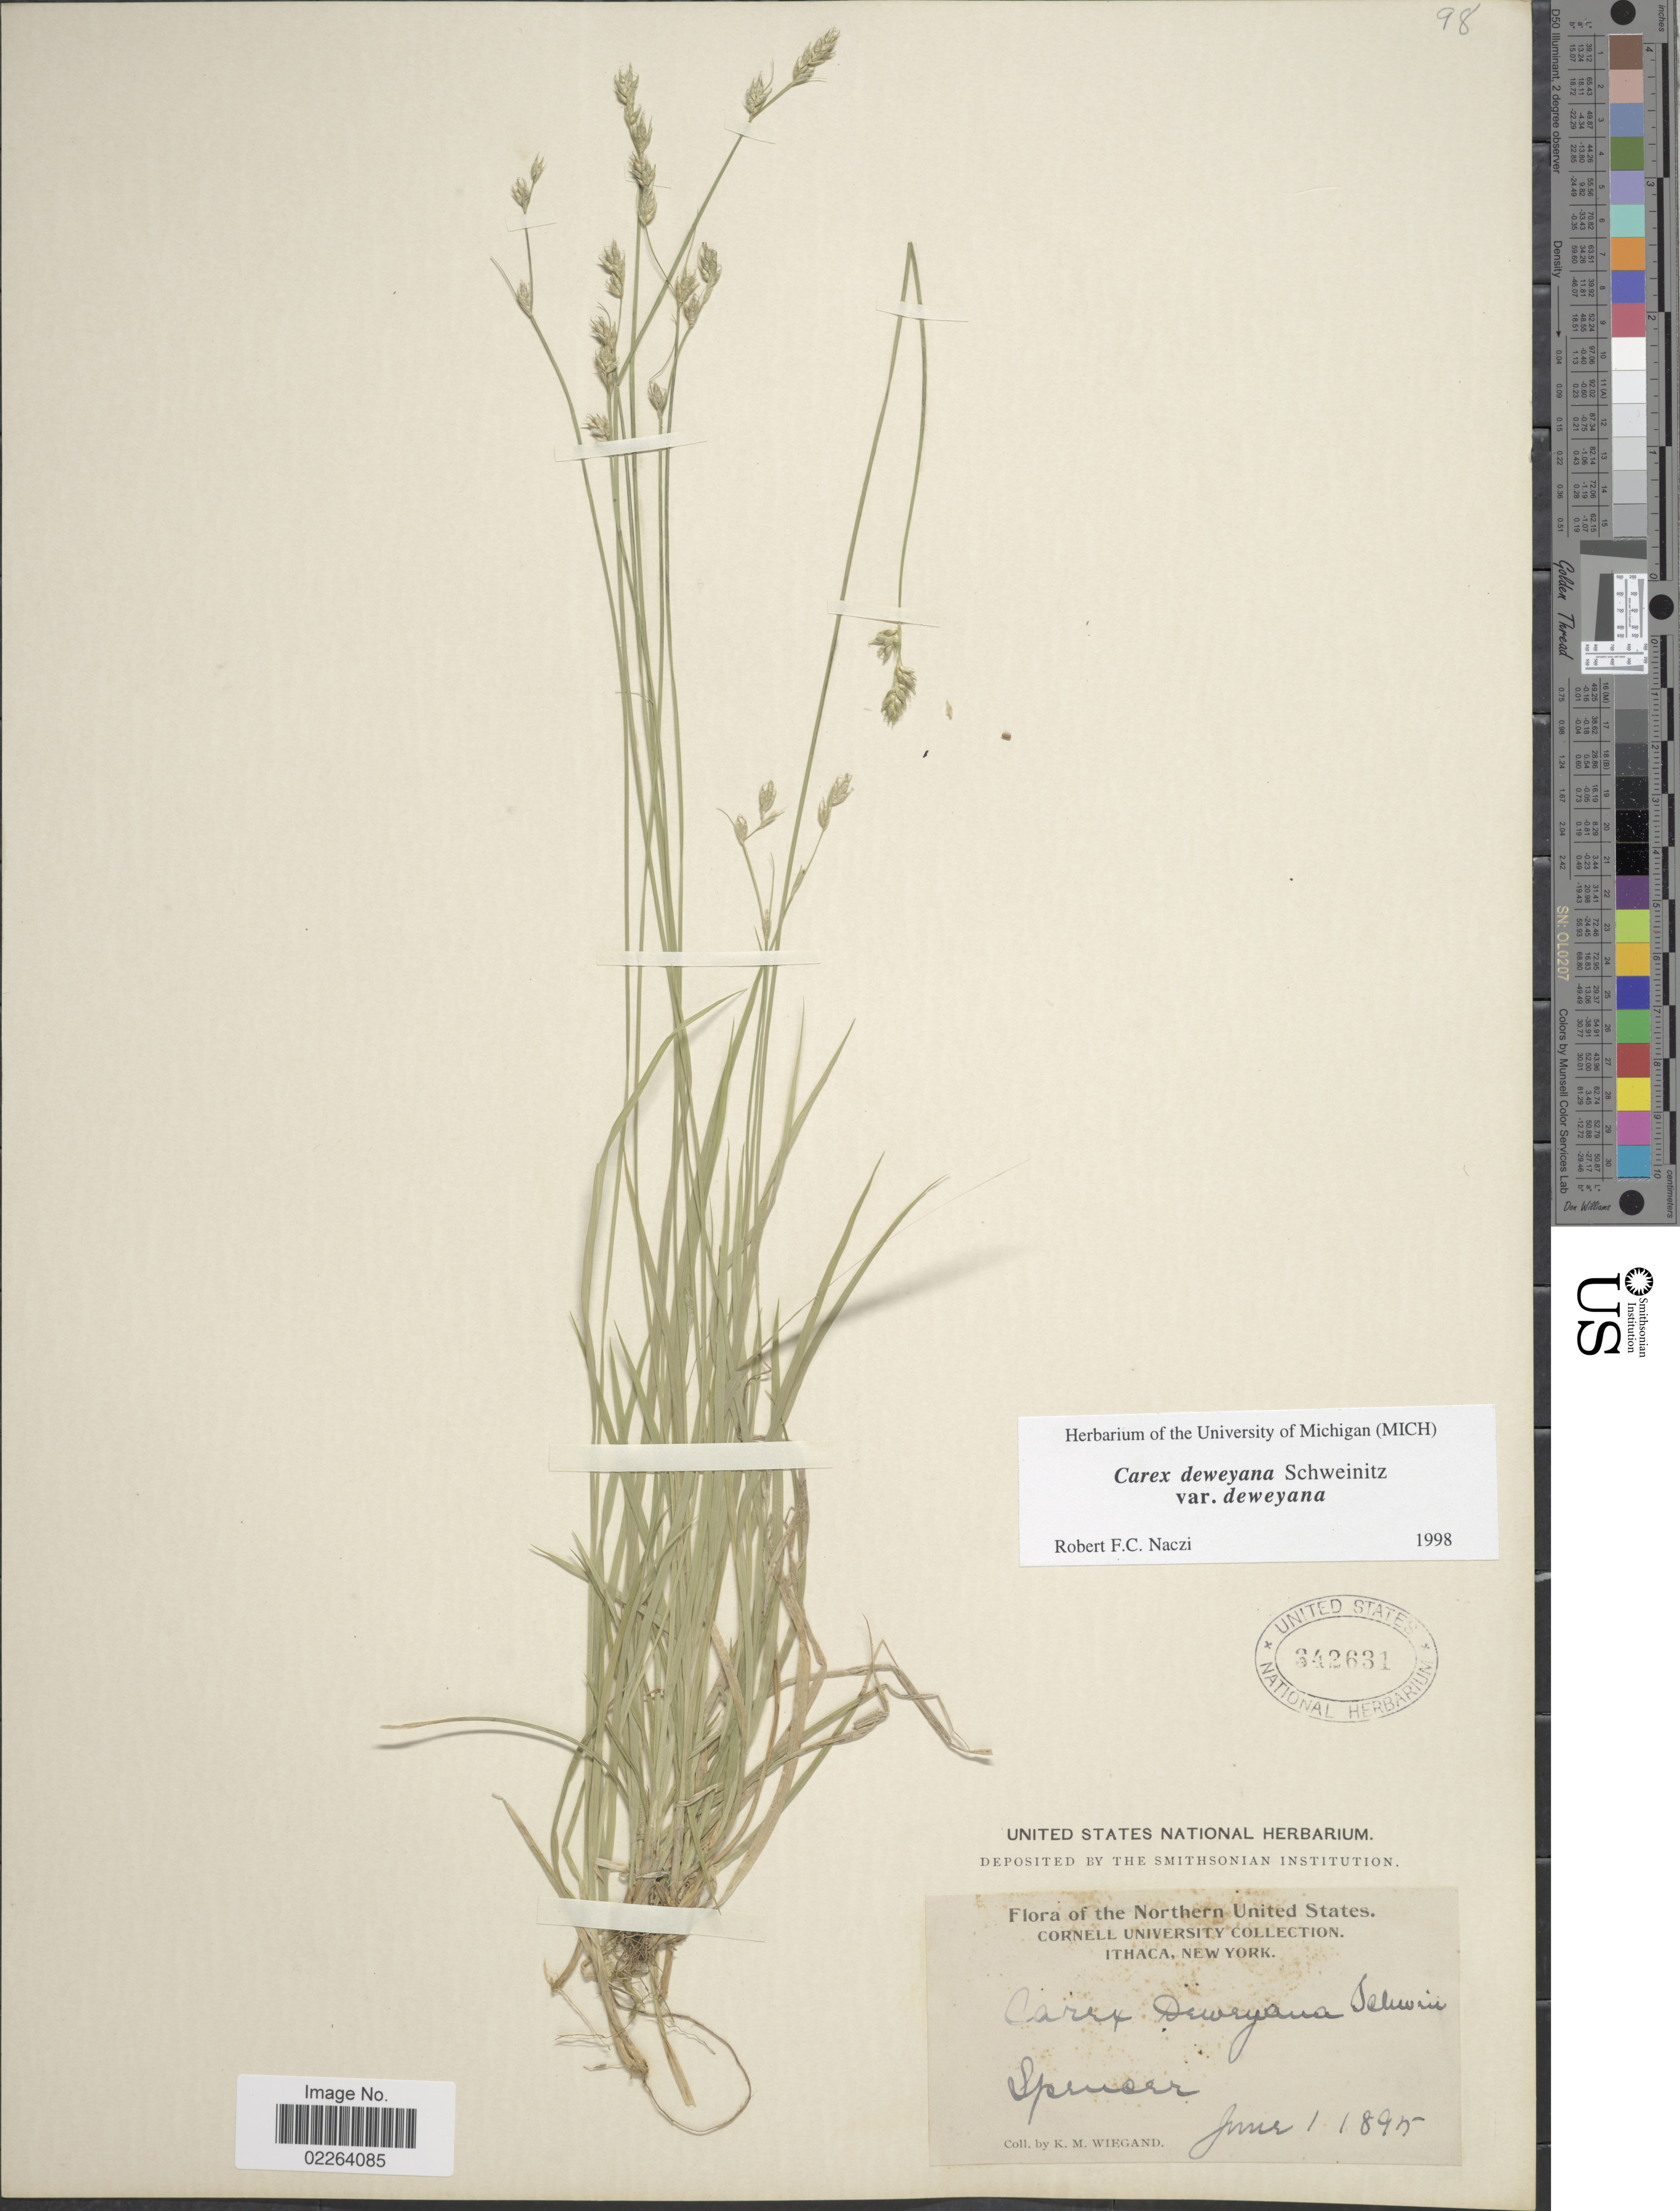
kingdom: Plantae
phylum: Tracheophyta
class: Liliopsida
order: Poales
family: Cyperaceae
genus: Carex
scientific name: Carex deweyana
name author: Schwein.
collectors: K. M. Wiegand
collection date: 1895-06-01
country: United States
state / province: New York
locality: Spencer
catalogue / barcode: US 342631